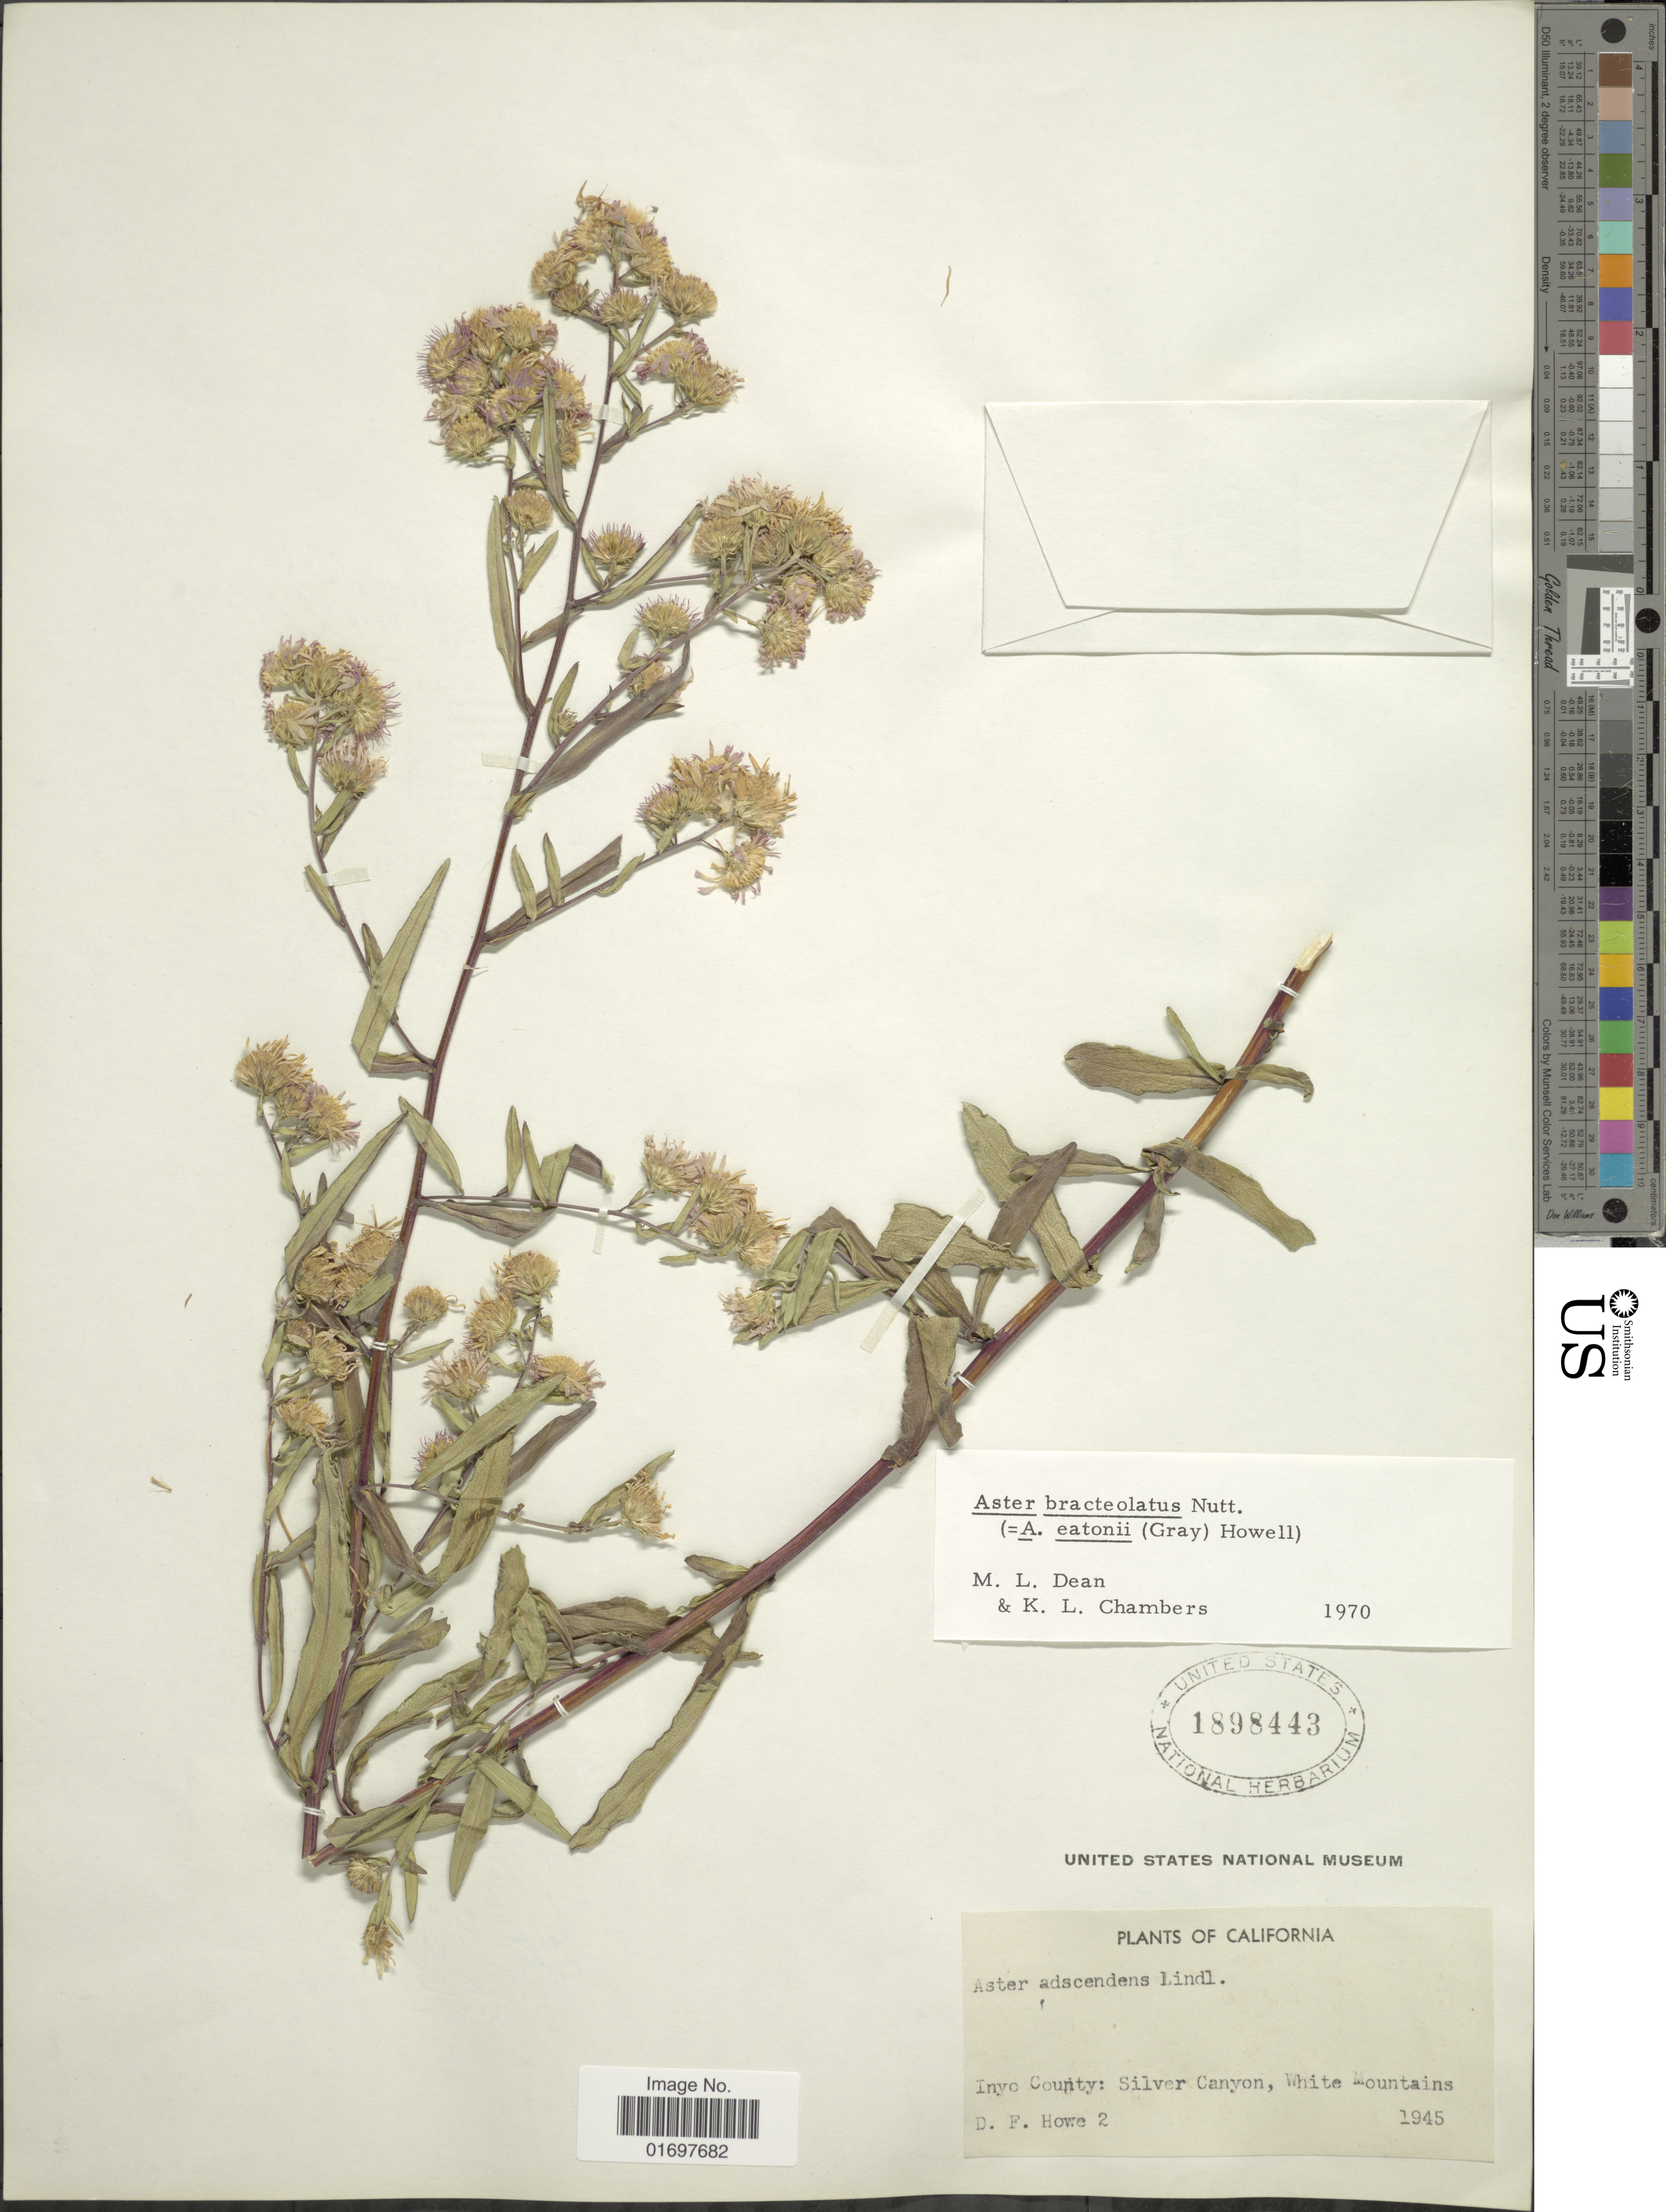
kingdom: Plantae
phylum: Tracheophyta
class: Magnoliopsida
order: Asterales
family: Asteraceae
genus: Symphyotrichum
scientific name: Symphyotrichum bracteolatum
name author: (Nutt.) G.L. Nesom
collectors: D. Howe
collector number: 2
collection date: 1945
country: United States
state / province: California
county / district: Inyo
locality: Inyo county: Silver Canon, White Mountains.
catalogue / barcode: US 1898443